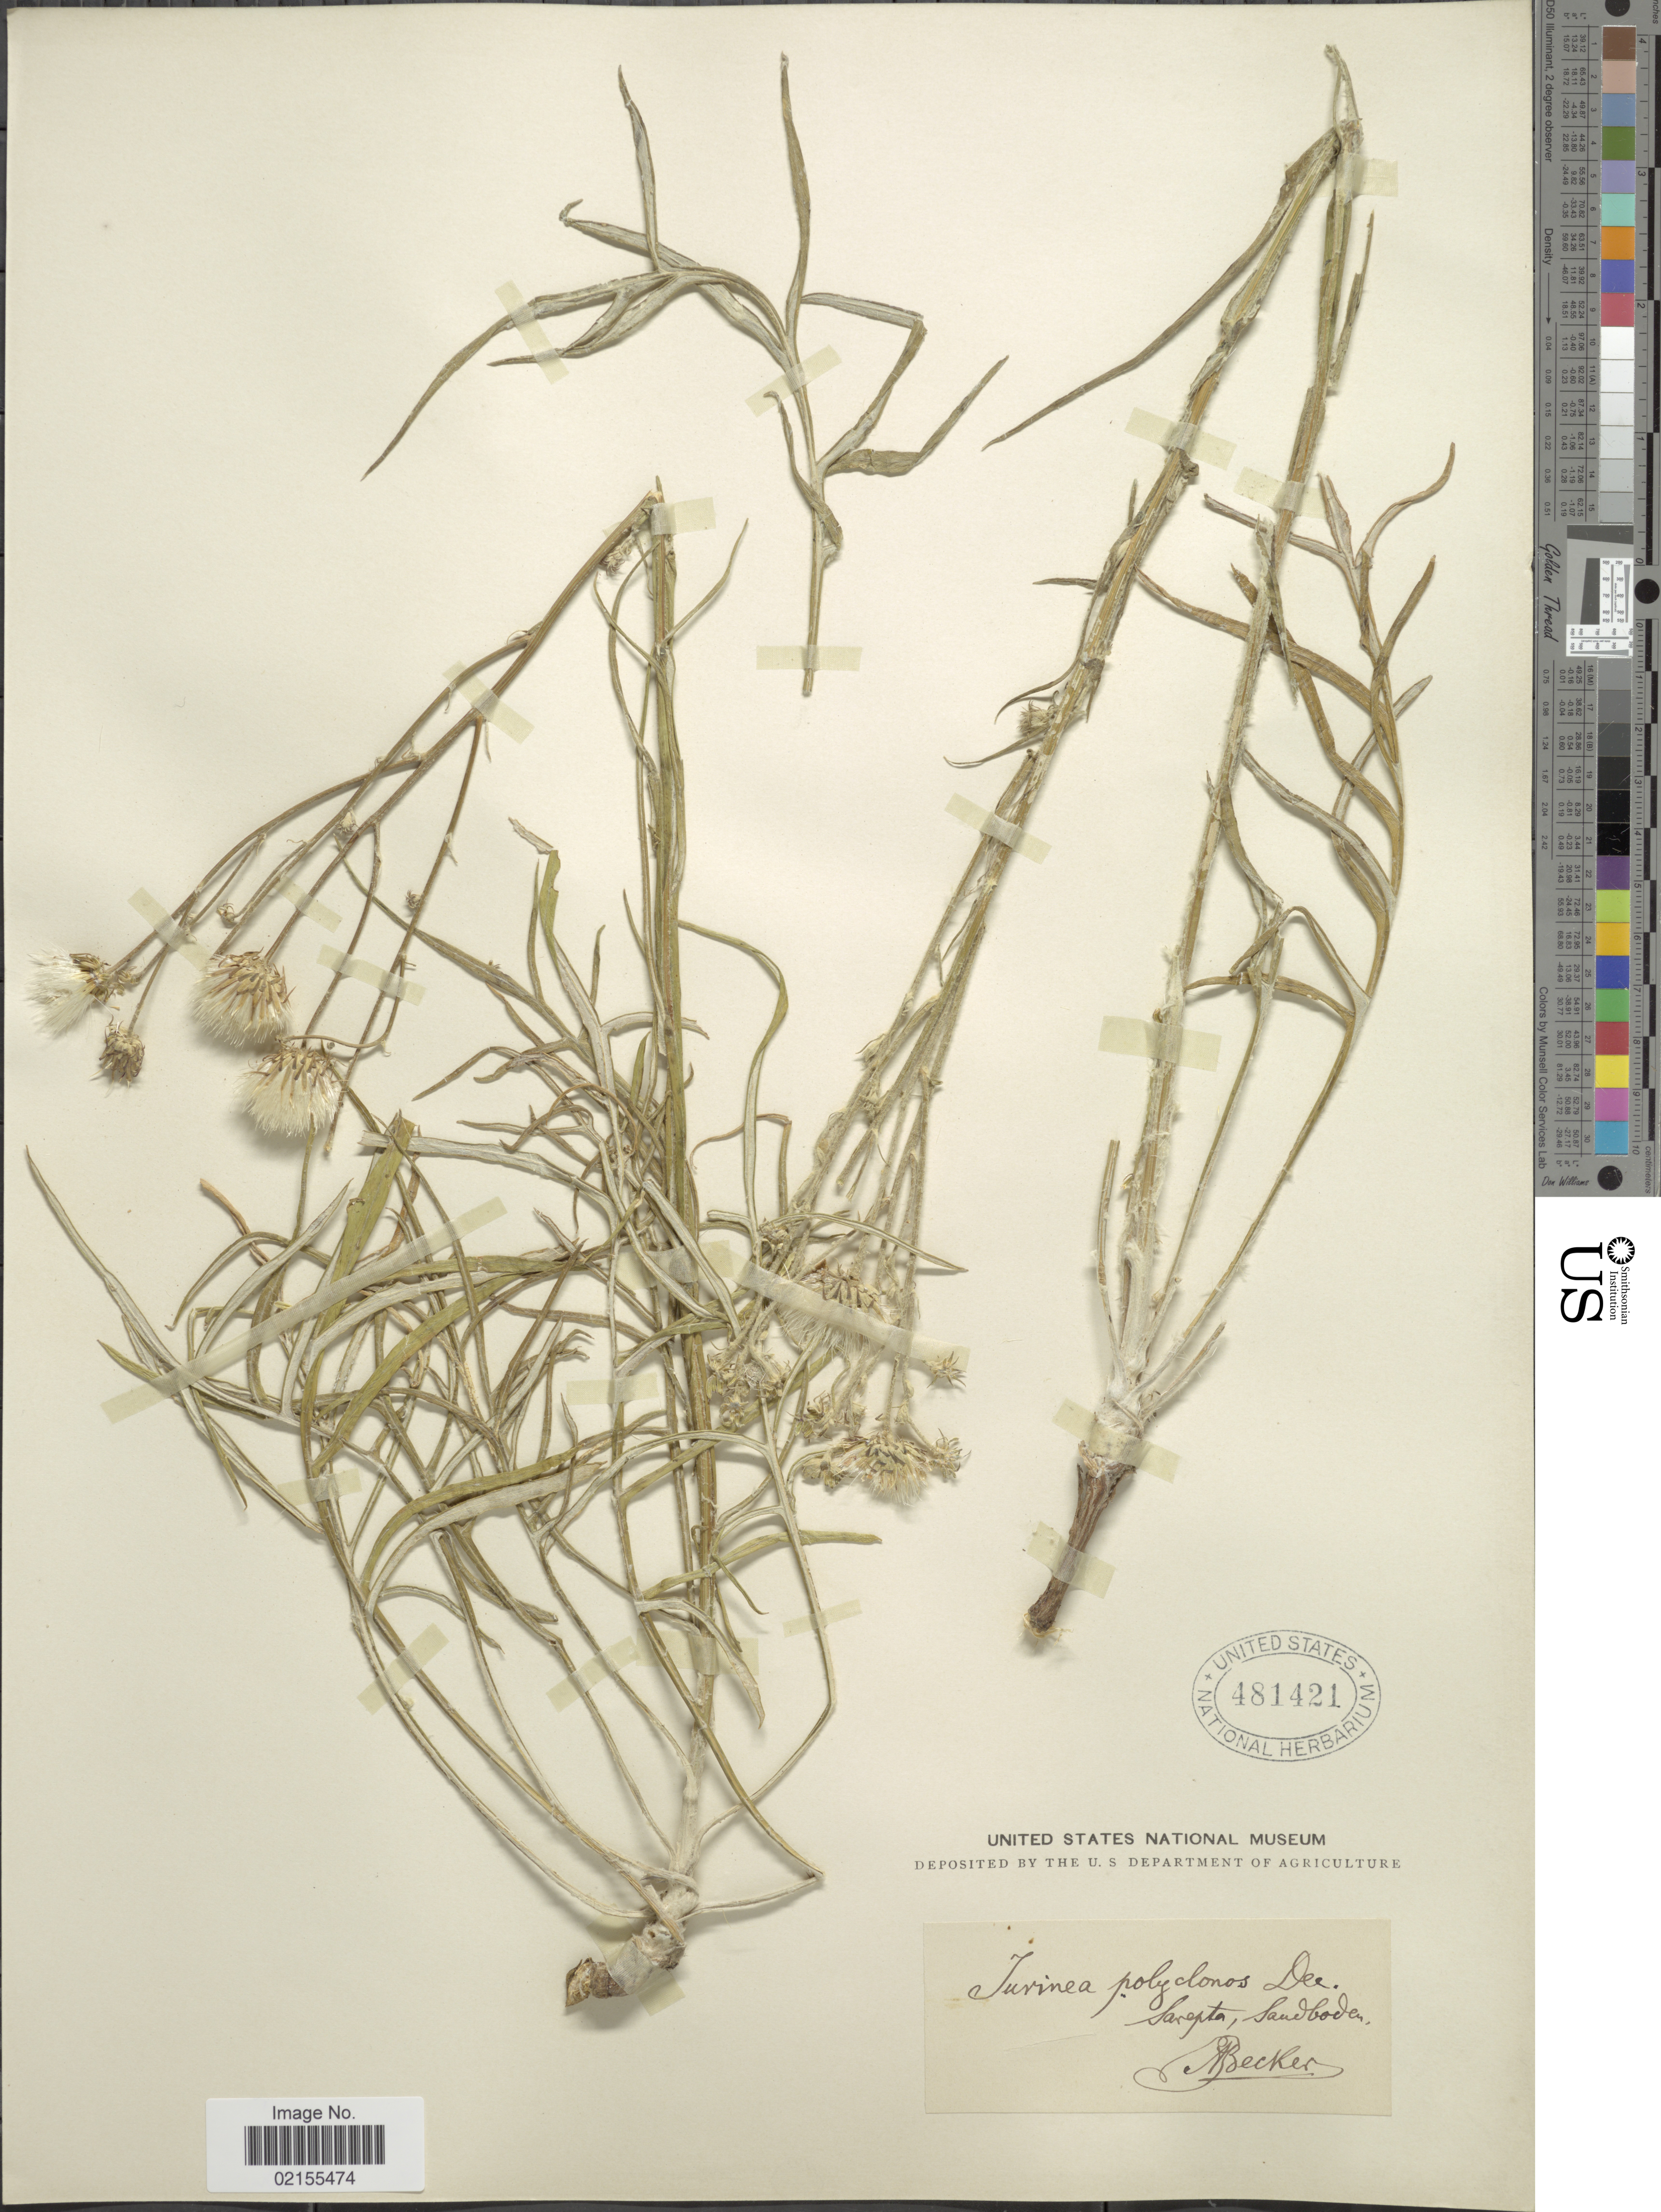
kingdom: Plantae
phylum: Tracheophyta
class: Magnoliopsida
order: Asterales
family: Asteraceae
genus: Jurinea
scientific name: Jurinea polyclonos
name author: DC.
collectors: A. Becker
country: Russian Federation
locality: Sarepta, Lehmboden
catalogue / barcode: US 481421